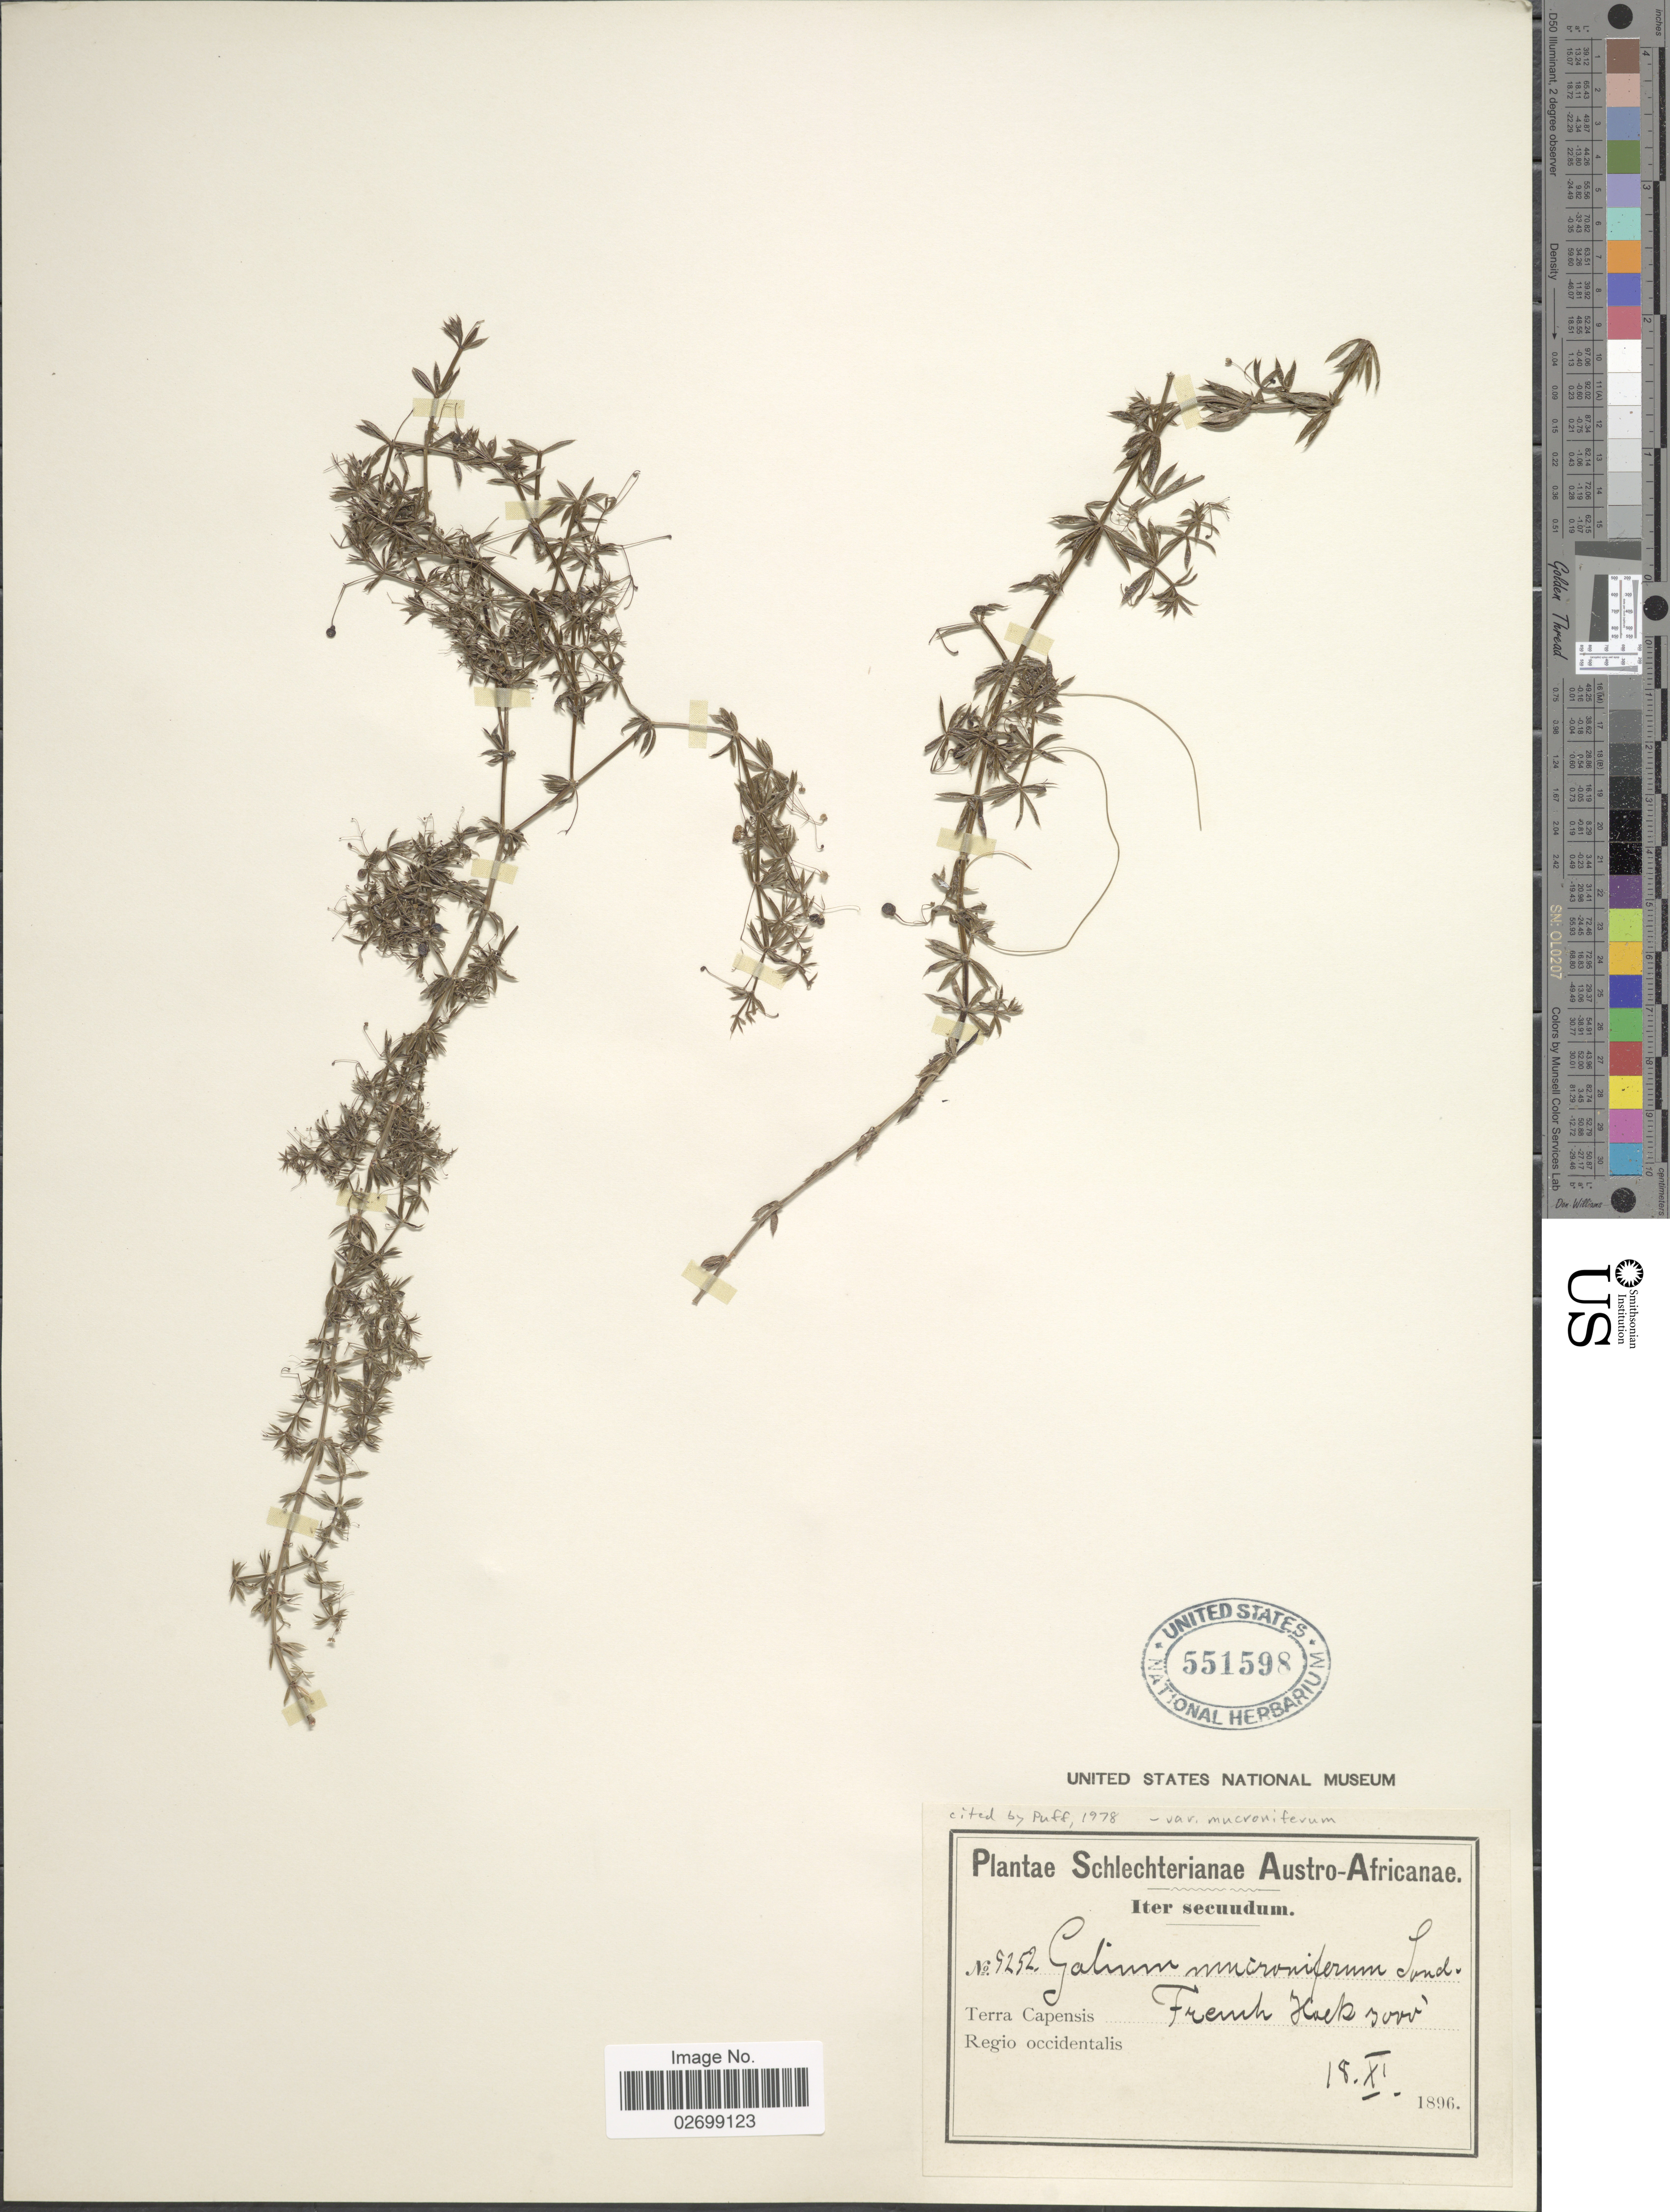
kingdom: Plantae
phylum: Tracheophyta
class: Magnoliopsida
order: Gentianales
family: Rubiaceae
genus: Galium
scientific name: Galium mucroniferum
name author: Sond.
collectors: Schlechter, --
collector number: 9252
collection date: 1896-11-18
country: South Africa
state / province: Western Cape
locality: Austro-Africanae, Terra Capensis, French Hoek, Regio occidentalis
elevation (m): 914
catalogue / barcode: US 551598